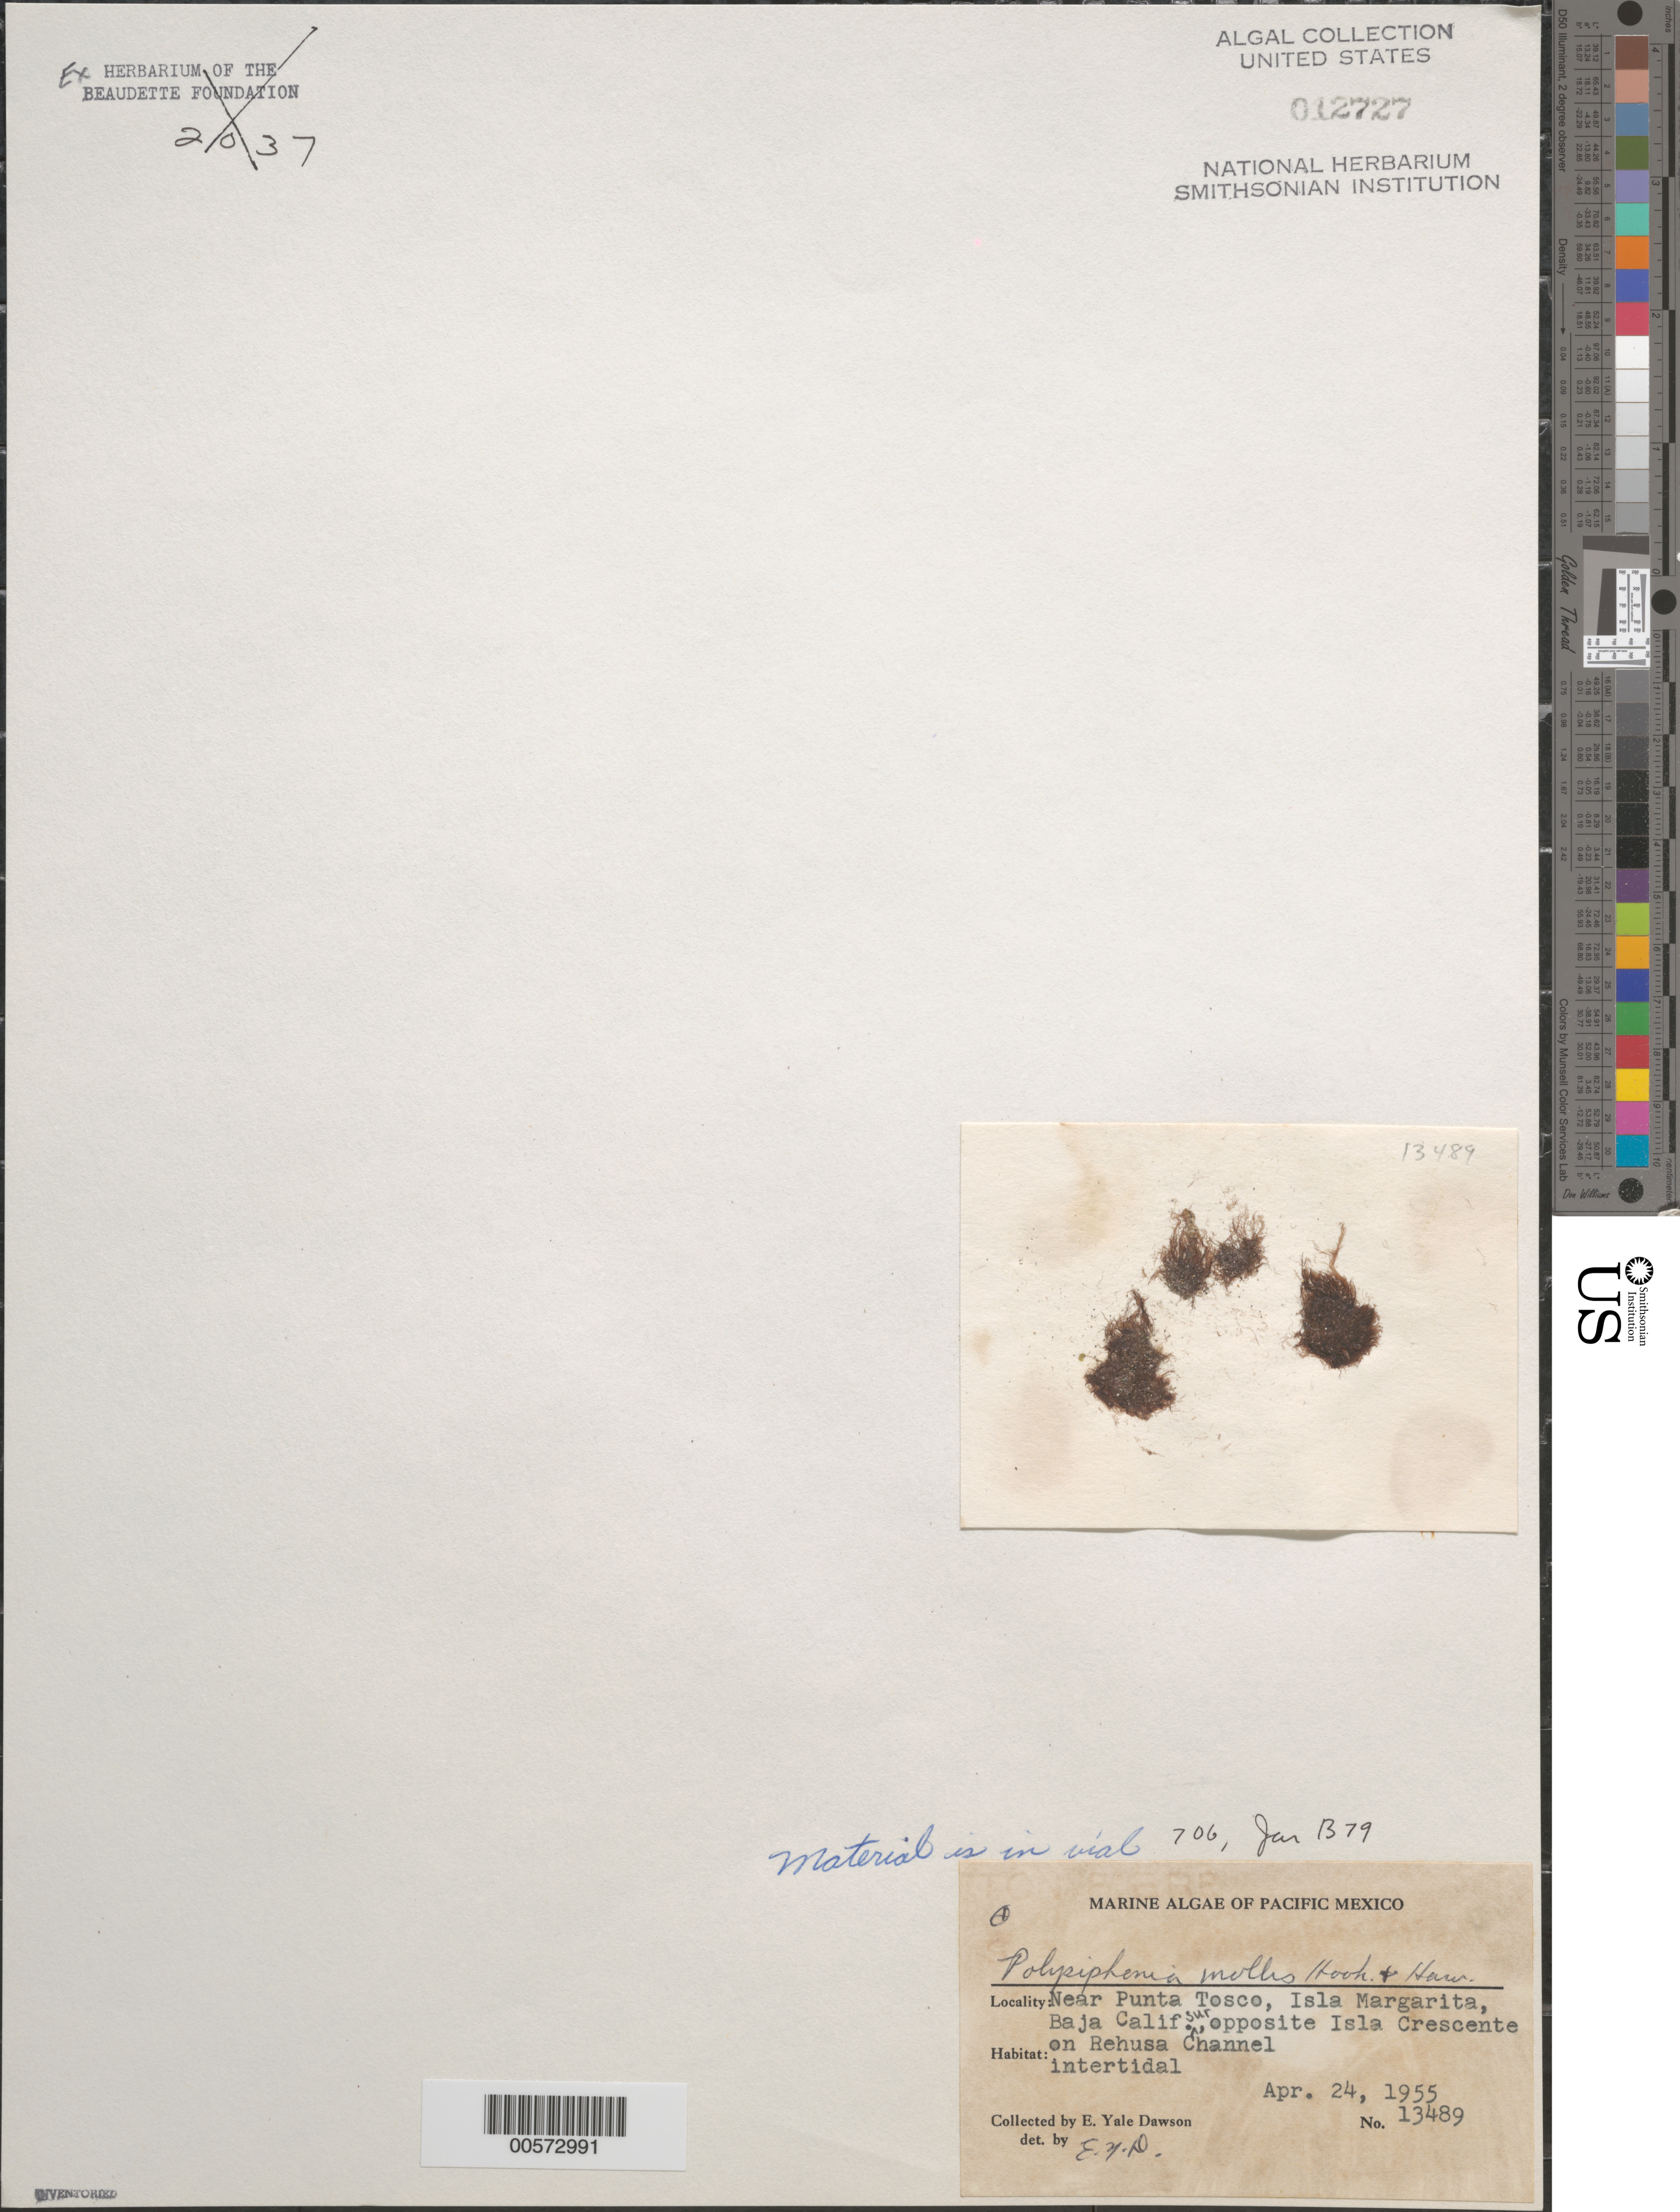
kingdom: Plantae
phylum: Rhodophyta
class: Florideophyceae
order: Ceramiales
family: Rhodomelaceae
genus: Polysiphonia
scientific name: Polysiphonia mollis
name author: Hook. f. & Harv.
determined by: Dawson, E. Y.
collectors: E. Y. Dawson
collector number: EYD 13489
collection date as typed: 24 Apr 1955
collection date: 1955-04-24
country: Mexico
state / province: Baja California Sur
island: Isla Margarita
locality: Rehusa Channel, near Punta Tosca, opposite Isla Crescente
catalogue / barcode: US 12727